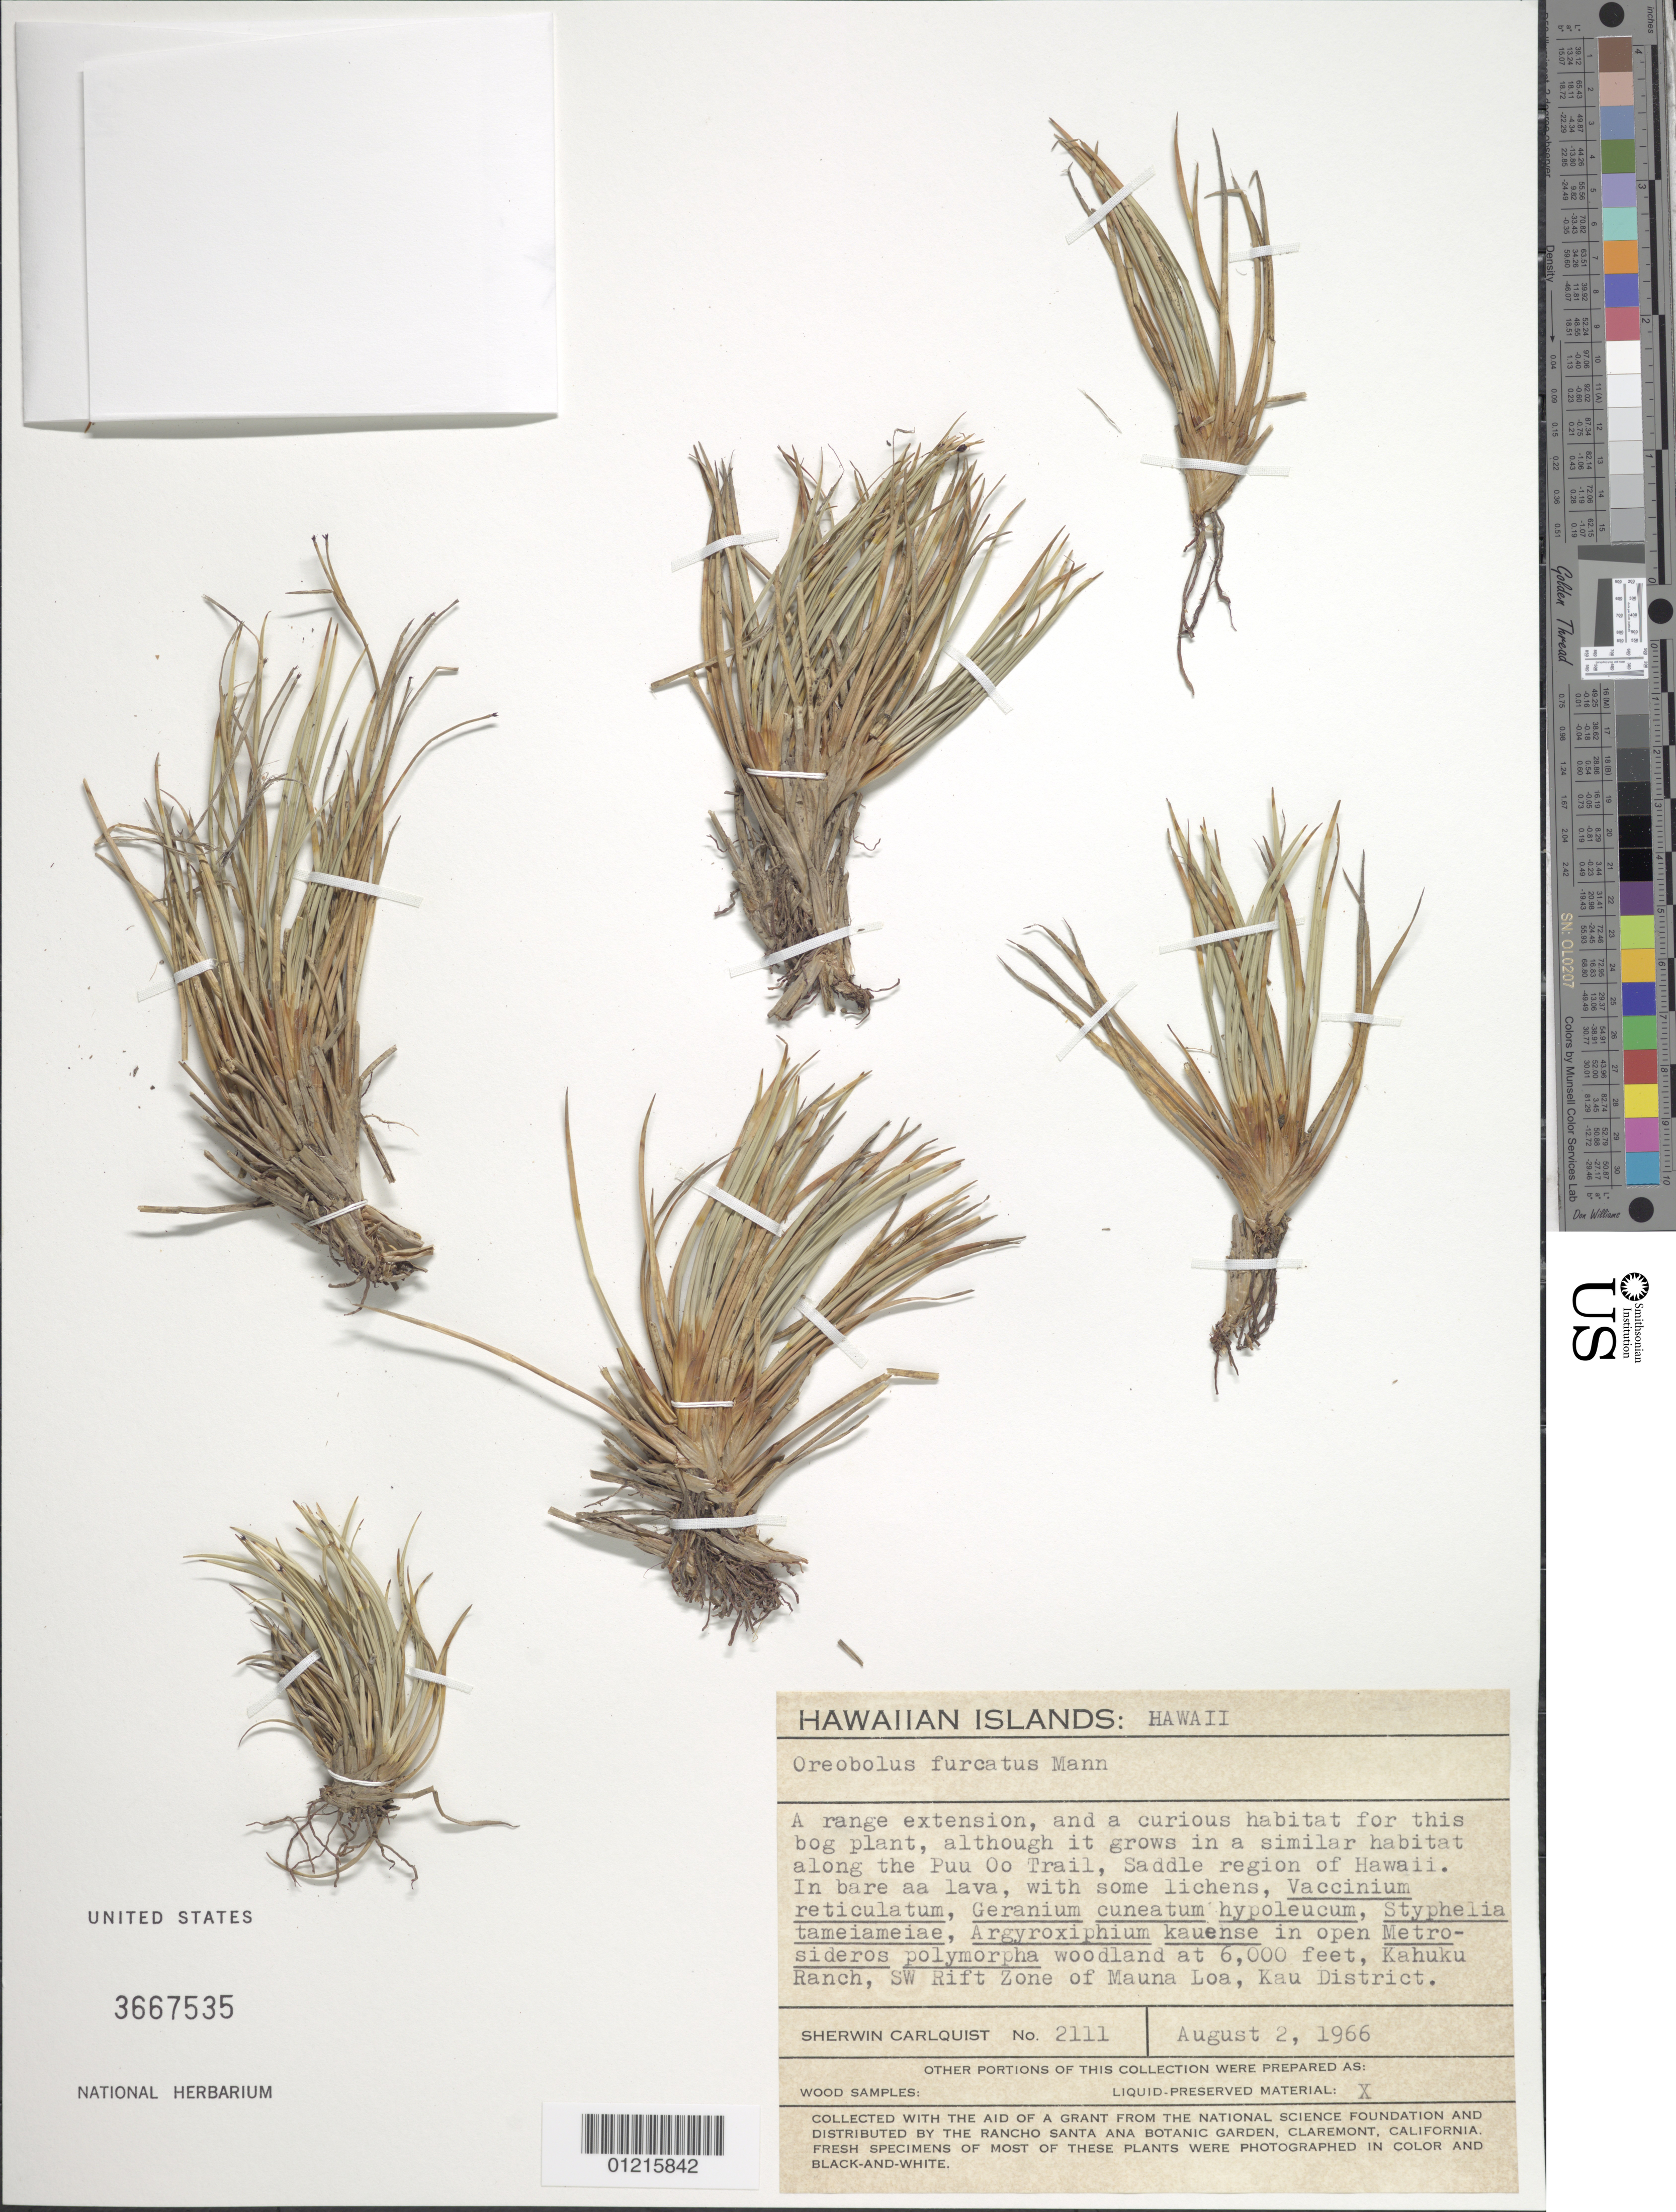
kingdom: Plantae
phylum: Tracheophyta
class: Liliopsida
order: Poales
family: Cyperaceae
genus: Oreobolus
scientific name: Oreobolus furcatus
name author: H. Mann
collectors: S. Carlquist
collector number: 2111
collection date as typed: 2 Aug 1966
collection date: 1966-08-02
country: United States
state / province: Hawaii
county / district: Hawaii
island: Hawaii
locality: Kahuku Ranch, SW Rift Zone of Mauna Loa, Kau District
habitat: Open woodland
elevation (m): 1829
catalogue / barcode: US 3667535